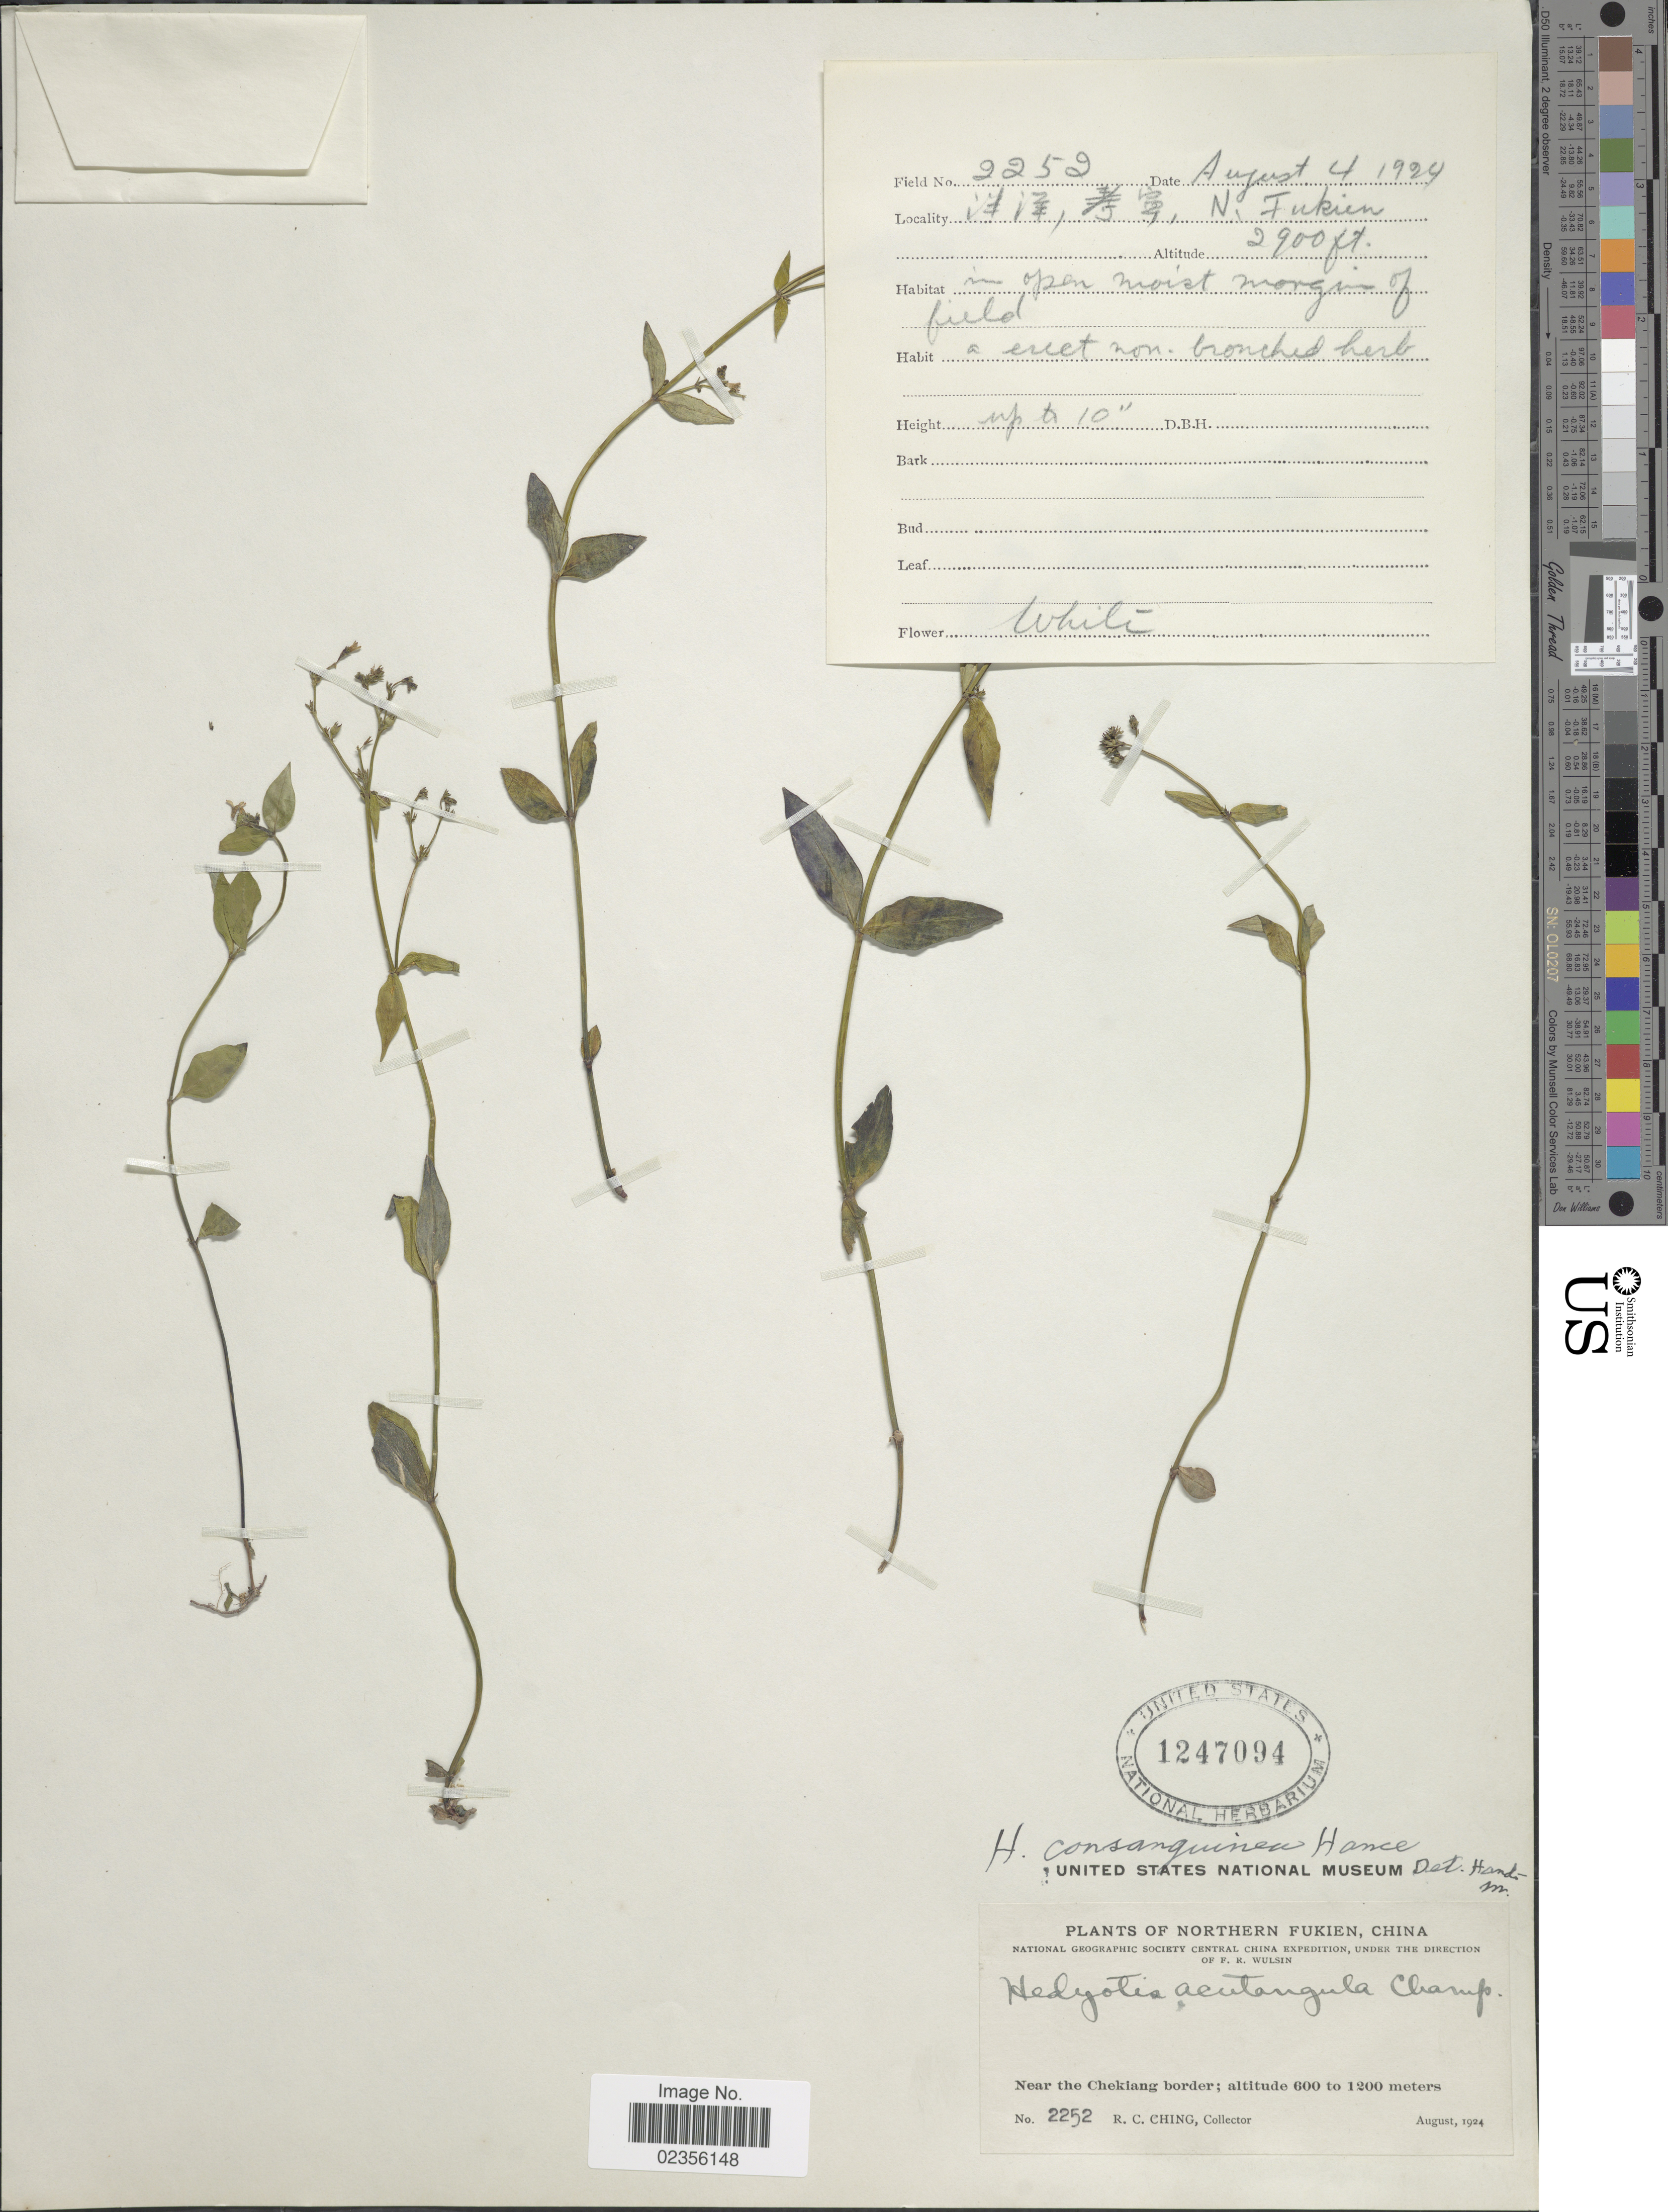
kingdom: Plantae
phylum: Tracheophyta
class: Magnoliopsida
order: Gentianales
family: Rubiaceae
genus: Hedyotis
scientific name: Hedyotis consanguinea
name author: Hance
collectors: R. C. Ching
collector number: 2252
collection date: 1924-08-04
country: China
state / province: Fujian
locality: Northern Fukien. Near the Chekiang border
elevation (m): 600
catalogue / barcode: US 1247094